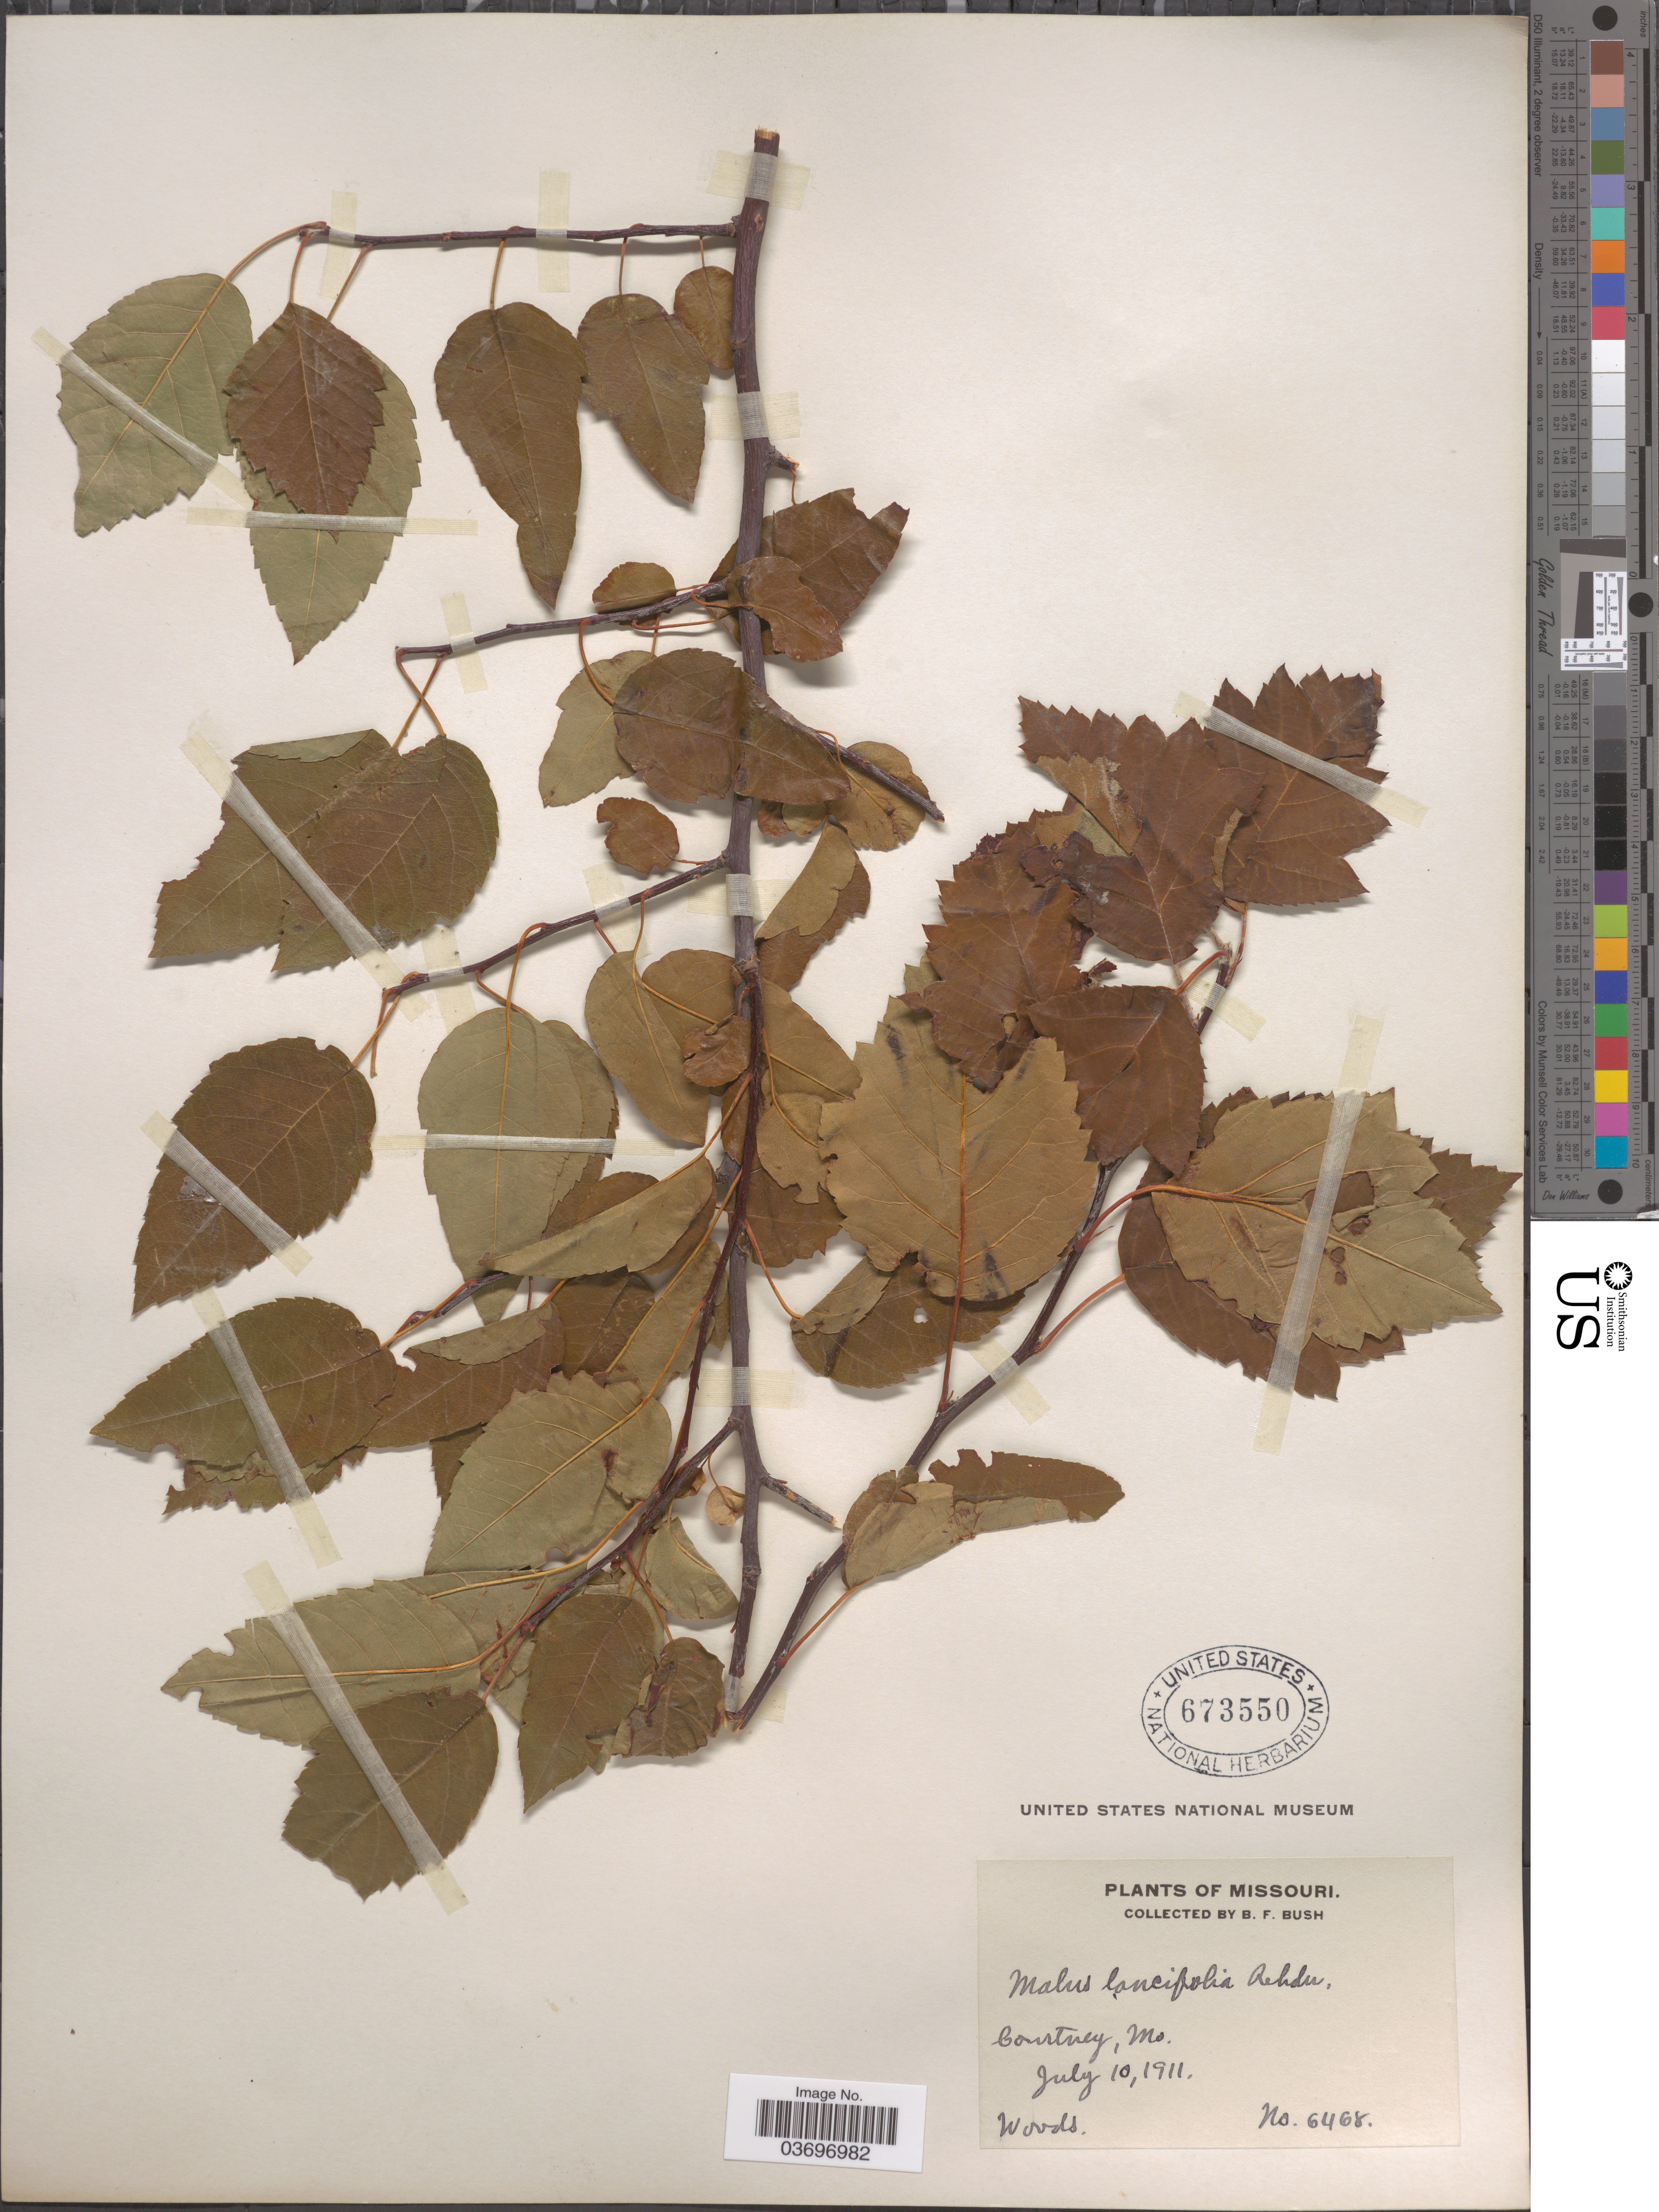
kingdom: Plantae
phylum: Tracheophyta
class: Magnoliopsida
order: Rosales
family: Rosaceae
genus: Malus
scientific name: Malus lancifolia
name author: Rehder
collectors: B. F. Bush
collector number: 6468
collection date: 1911-07-10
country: United States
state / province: Missouri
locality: Courtney.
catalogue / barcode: US 673550